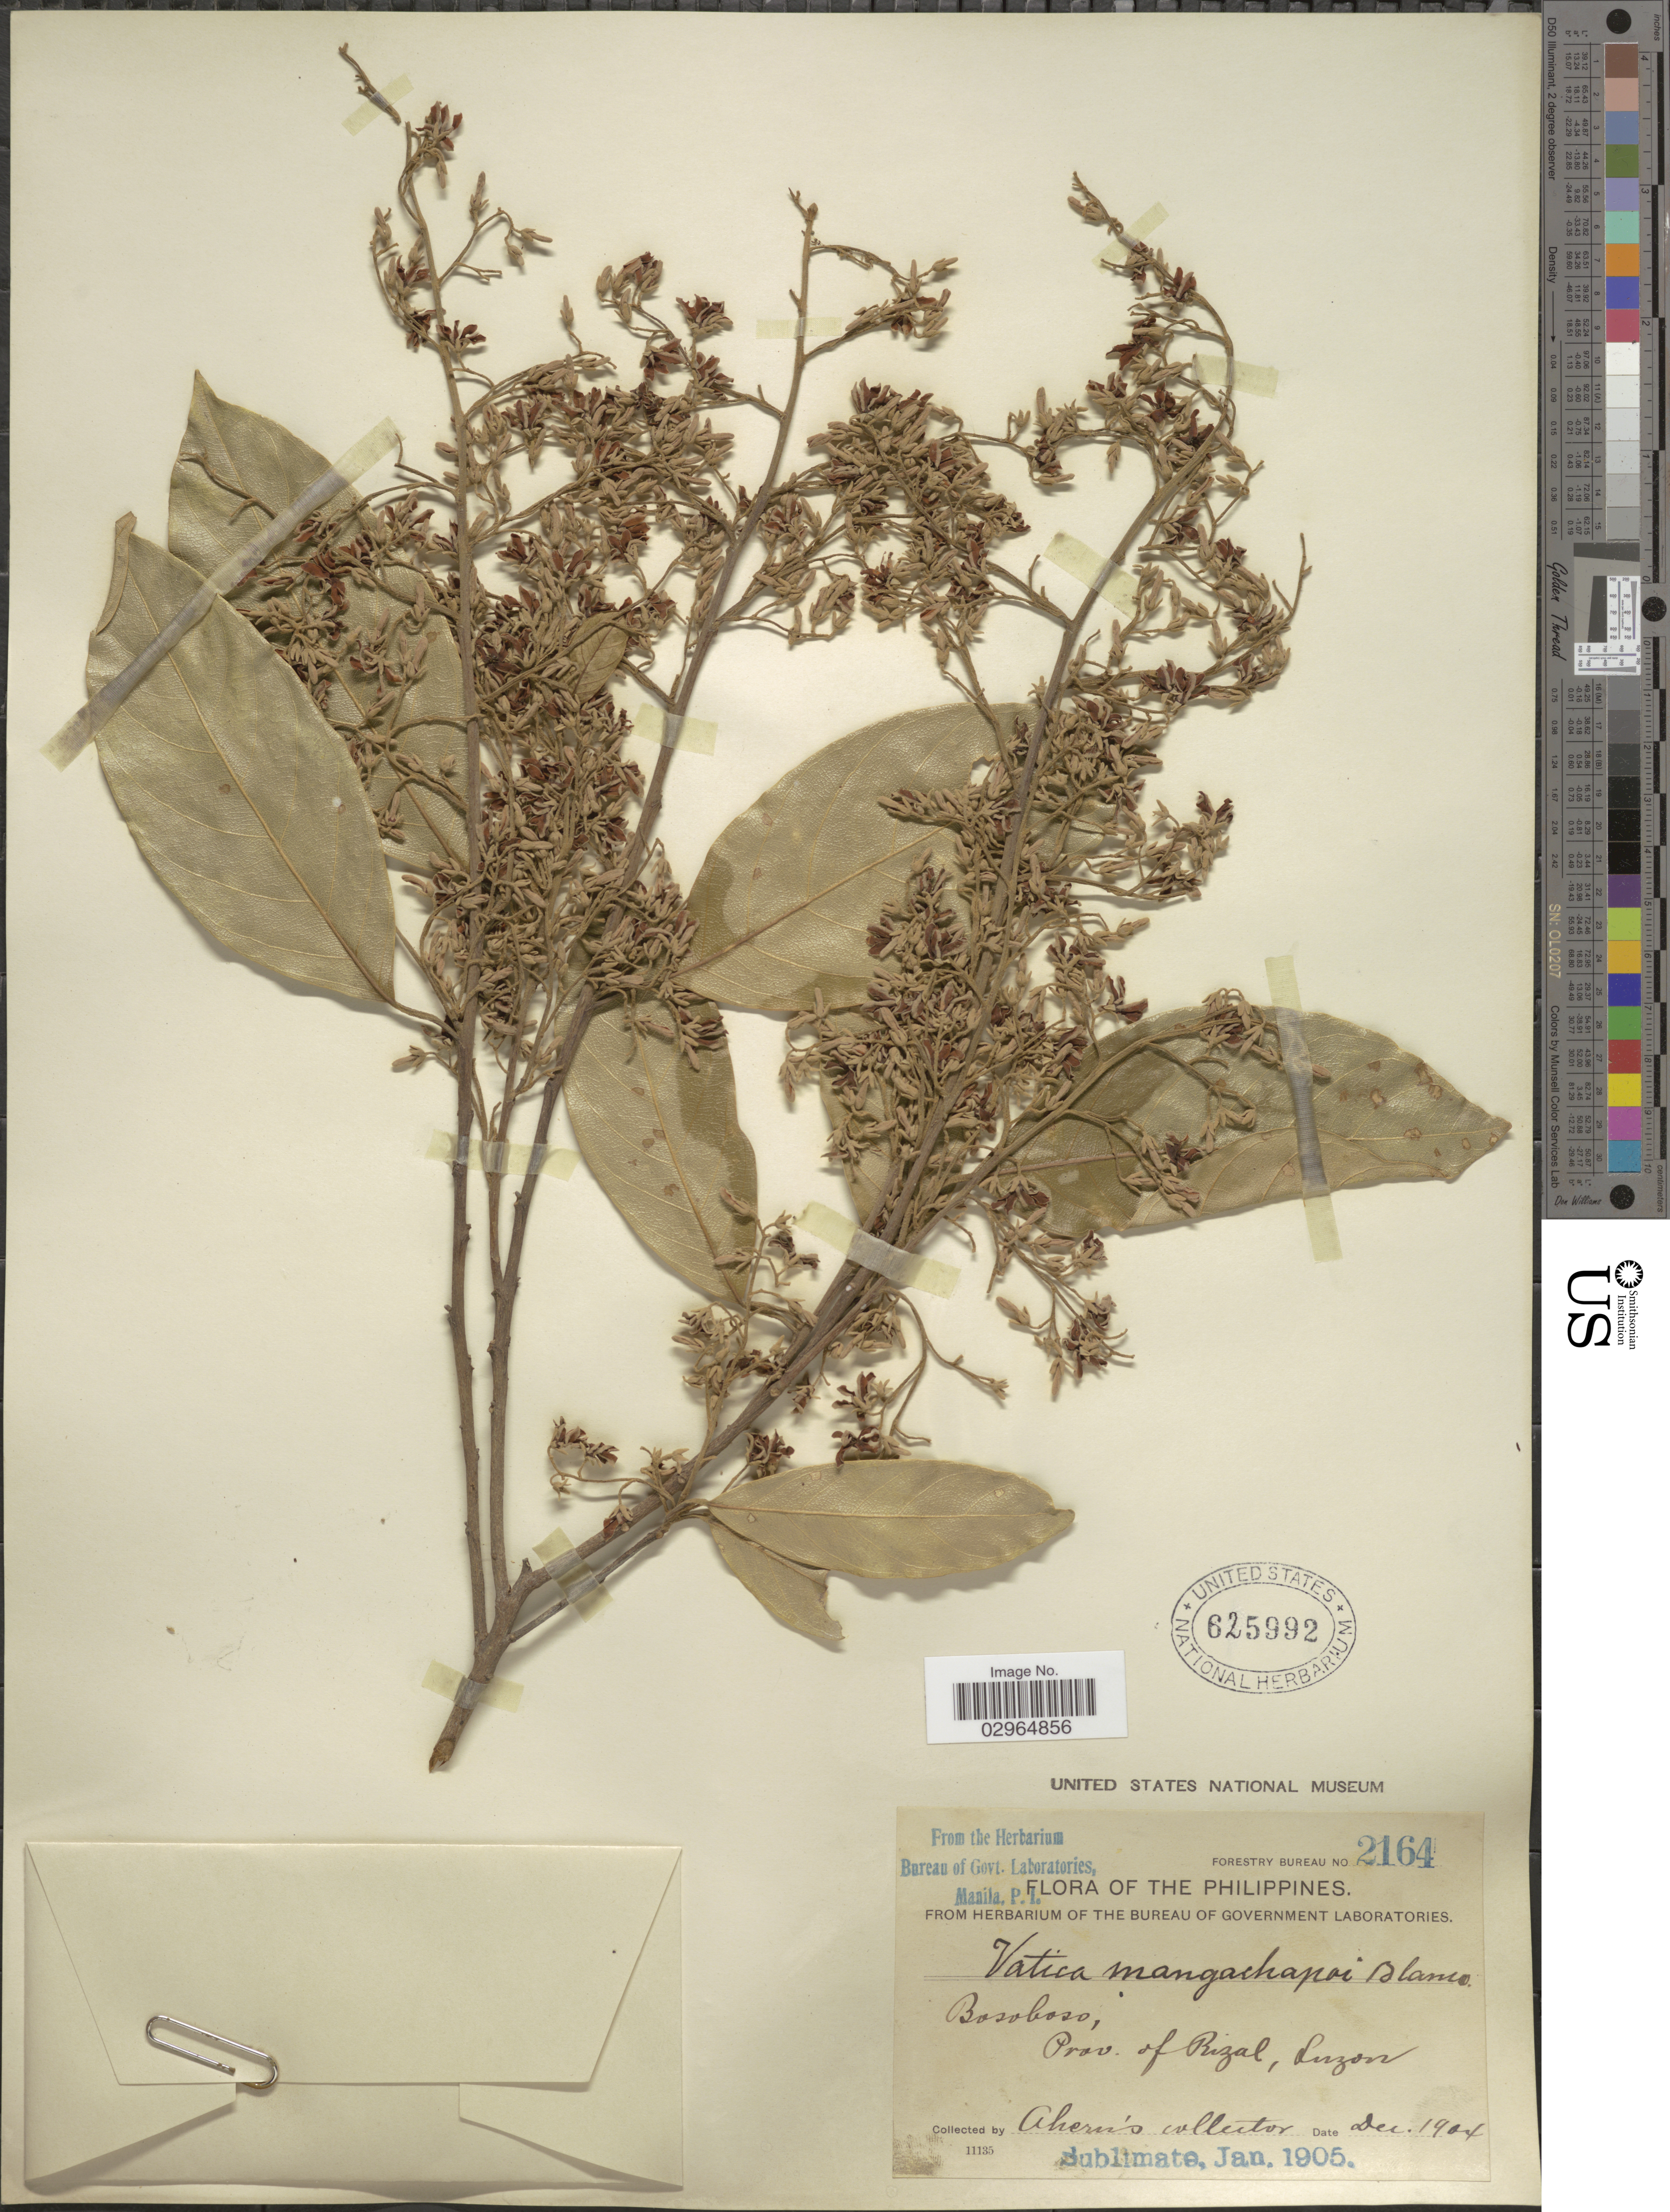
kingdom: Plantae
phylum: Tracheophyta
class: Magnoliopsida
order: Malvales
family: Dipterocarpaceae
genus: Vatica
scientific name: Vatica mangachapoi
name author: Blanco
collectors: Ahern's collector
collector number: Forestry Bureau 2164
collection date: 1904-12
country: Philippines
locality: Bosoboso, Prov. of Rizal, Luzon.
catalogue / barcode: US 625992